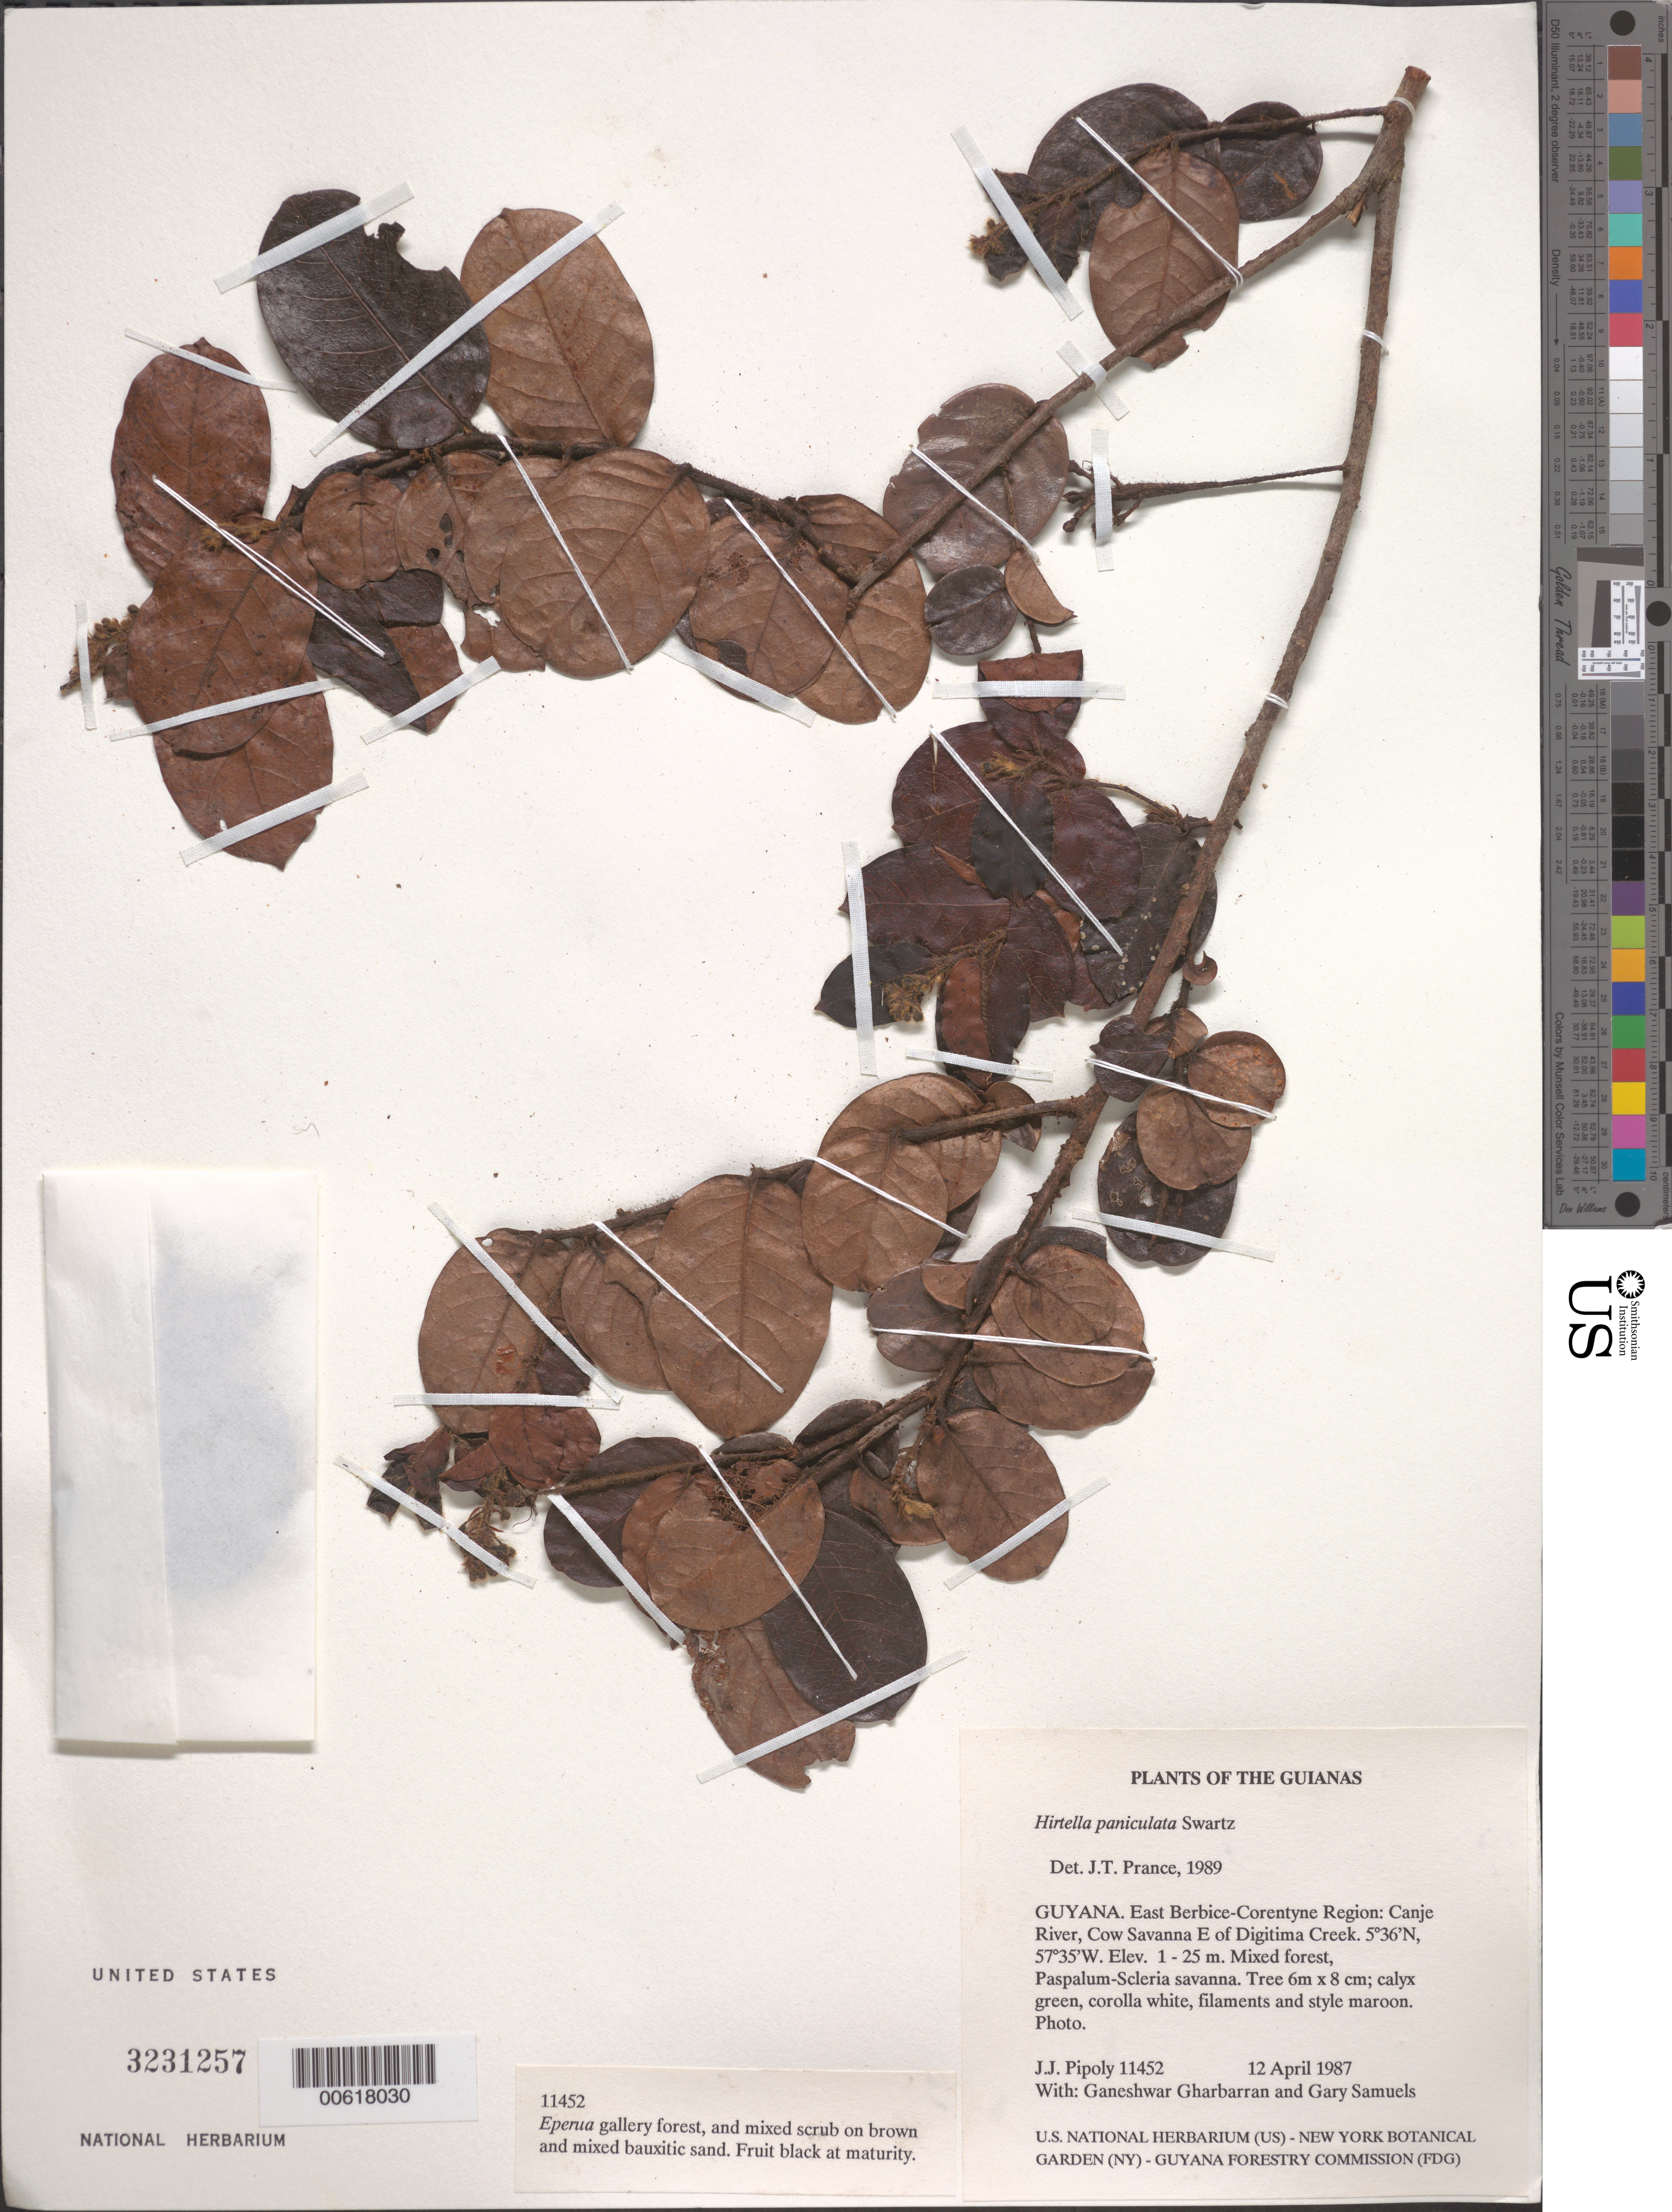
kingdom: Plantae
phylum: Tracheophyta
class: Magnoliopsida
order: Malpighiales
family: Chrysobalanaceae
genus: Hirtella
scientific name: Hirtella paniculata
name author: Sw.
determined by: Prance, G. T.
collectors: J. J. Pipoly, G. Gharbarran & G. Samuels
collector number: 11452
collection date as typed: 12 April 1987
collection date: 1987-04-12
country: Guyana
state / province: E. Berbice-Corentyne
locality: Canje River, Cow Savanna E of Digitima Creek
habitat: Mixed forest, Paspalum-Scleria savanna, Eperua gallery forest and mixed scrub on brown and mixed bauxitic sand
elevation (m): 1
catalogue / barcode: US 3231257